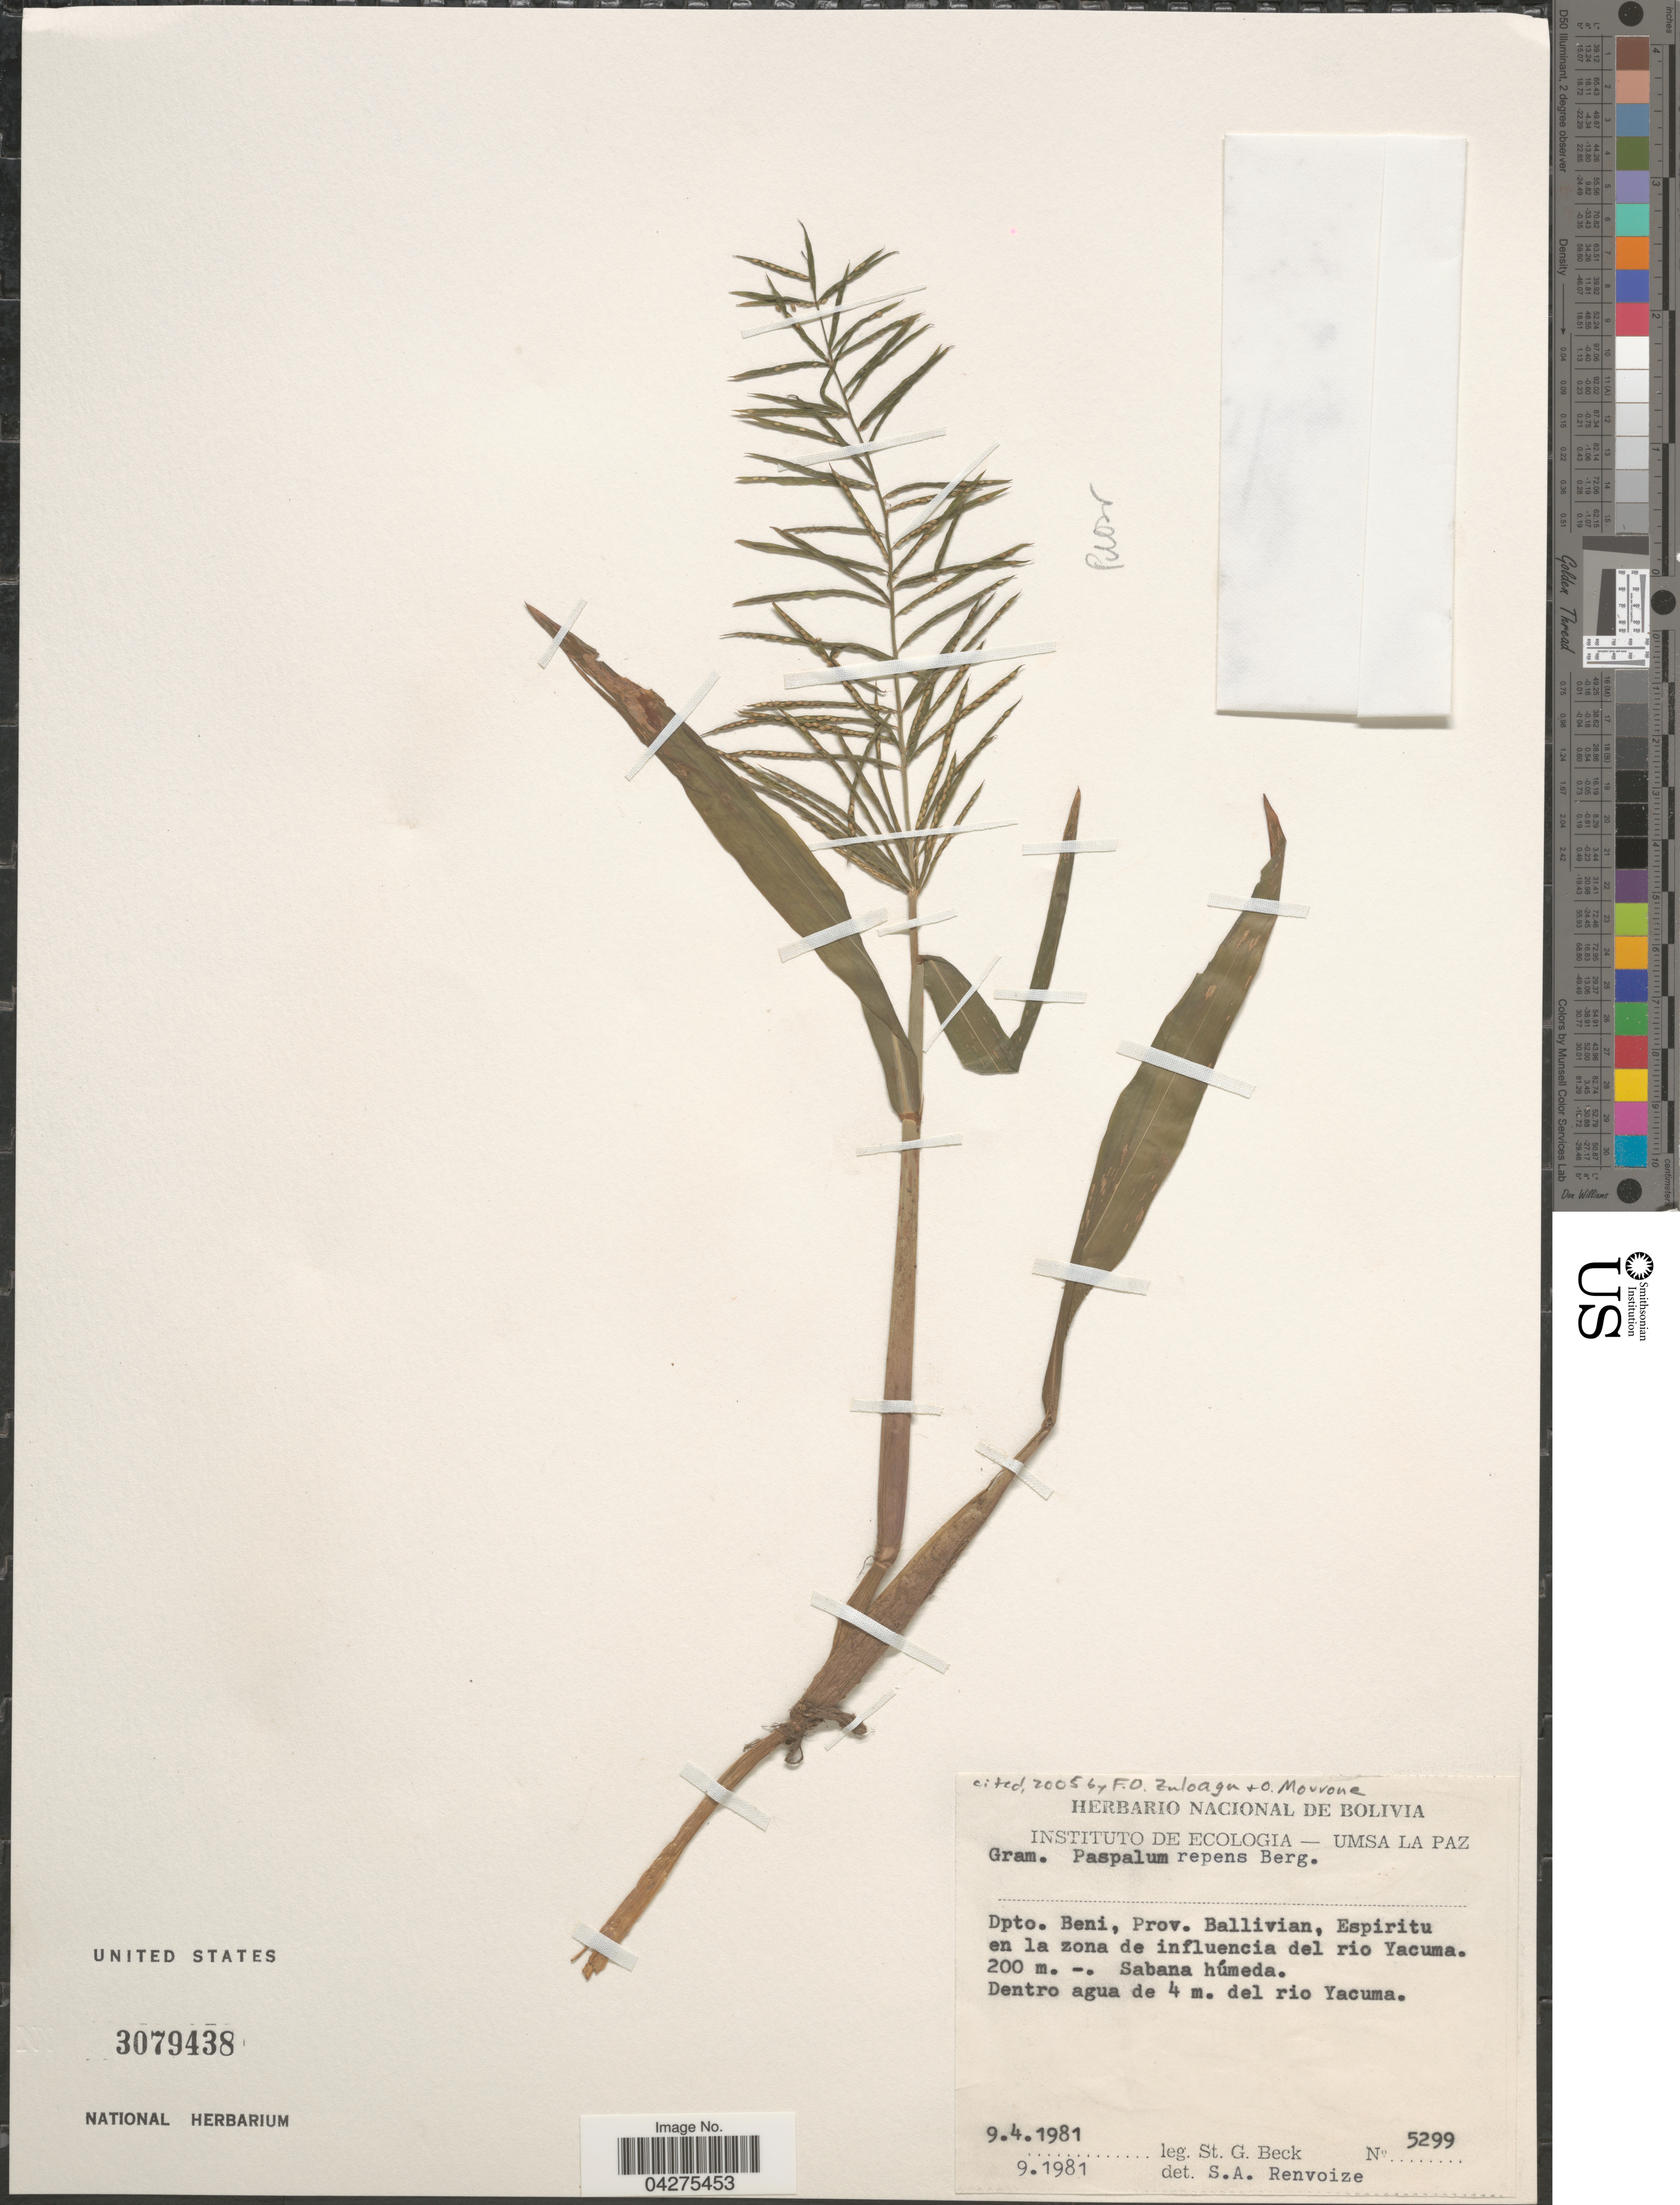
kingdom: Plantae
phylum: Tracheophyta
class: Liliopsida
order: Poales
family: Poaceae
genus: Paspalum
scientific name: Paspalum repens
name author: P.J. Bergius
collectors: S. G. Beck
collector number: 5299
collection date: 1981-04-09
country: Bolivia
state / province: Beni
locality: Dpto. Beni, Prov. Ballivian, Espiritu en la zona de influencia del rio Yacuma.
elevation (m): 200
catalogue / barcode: US 3079438